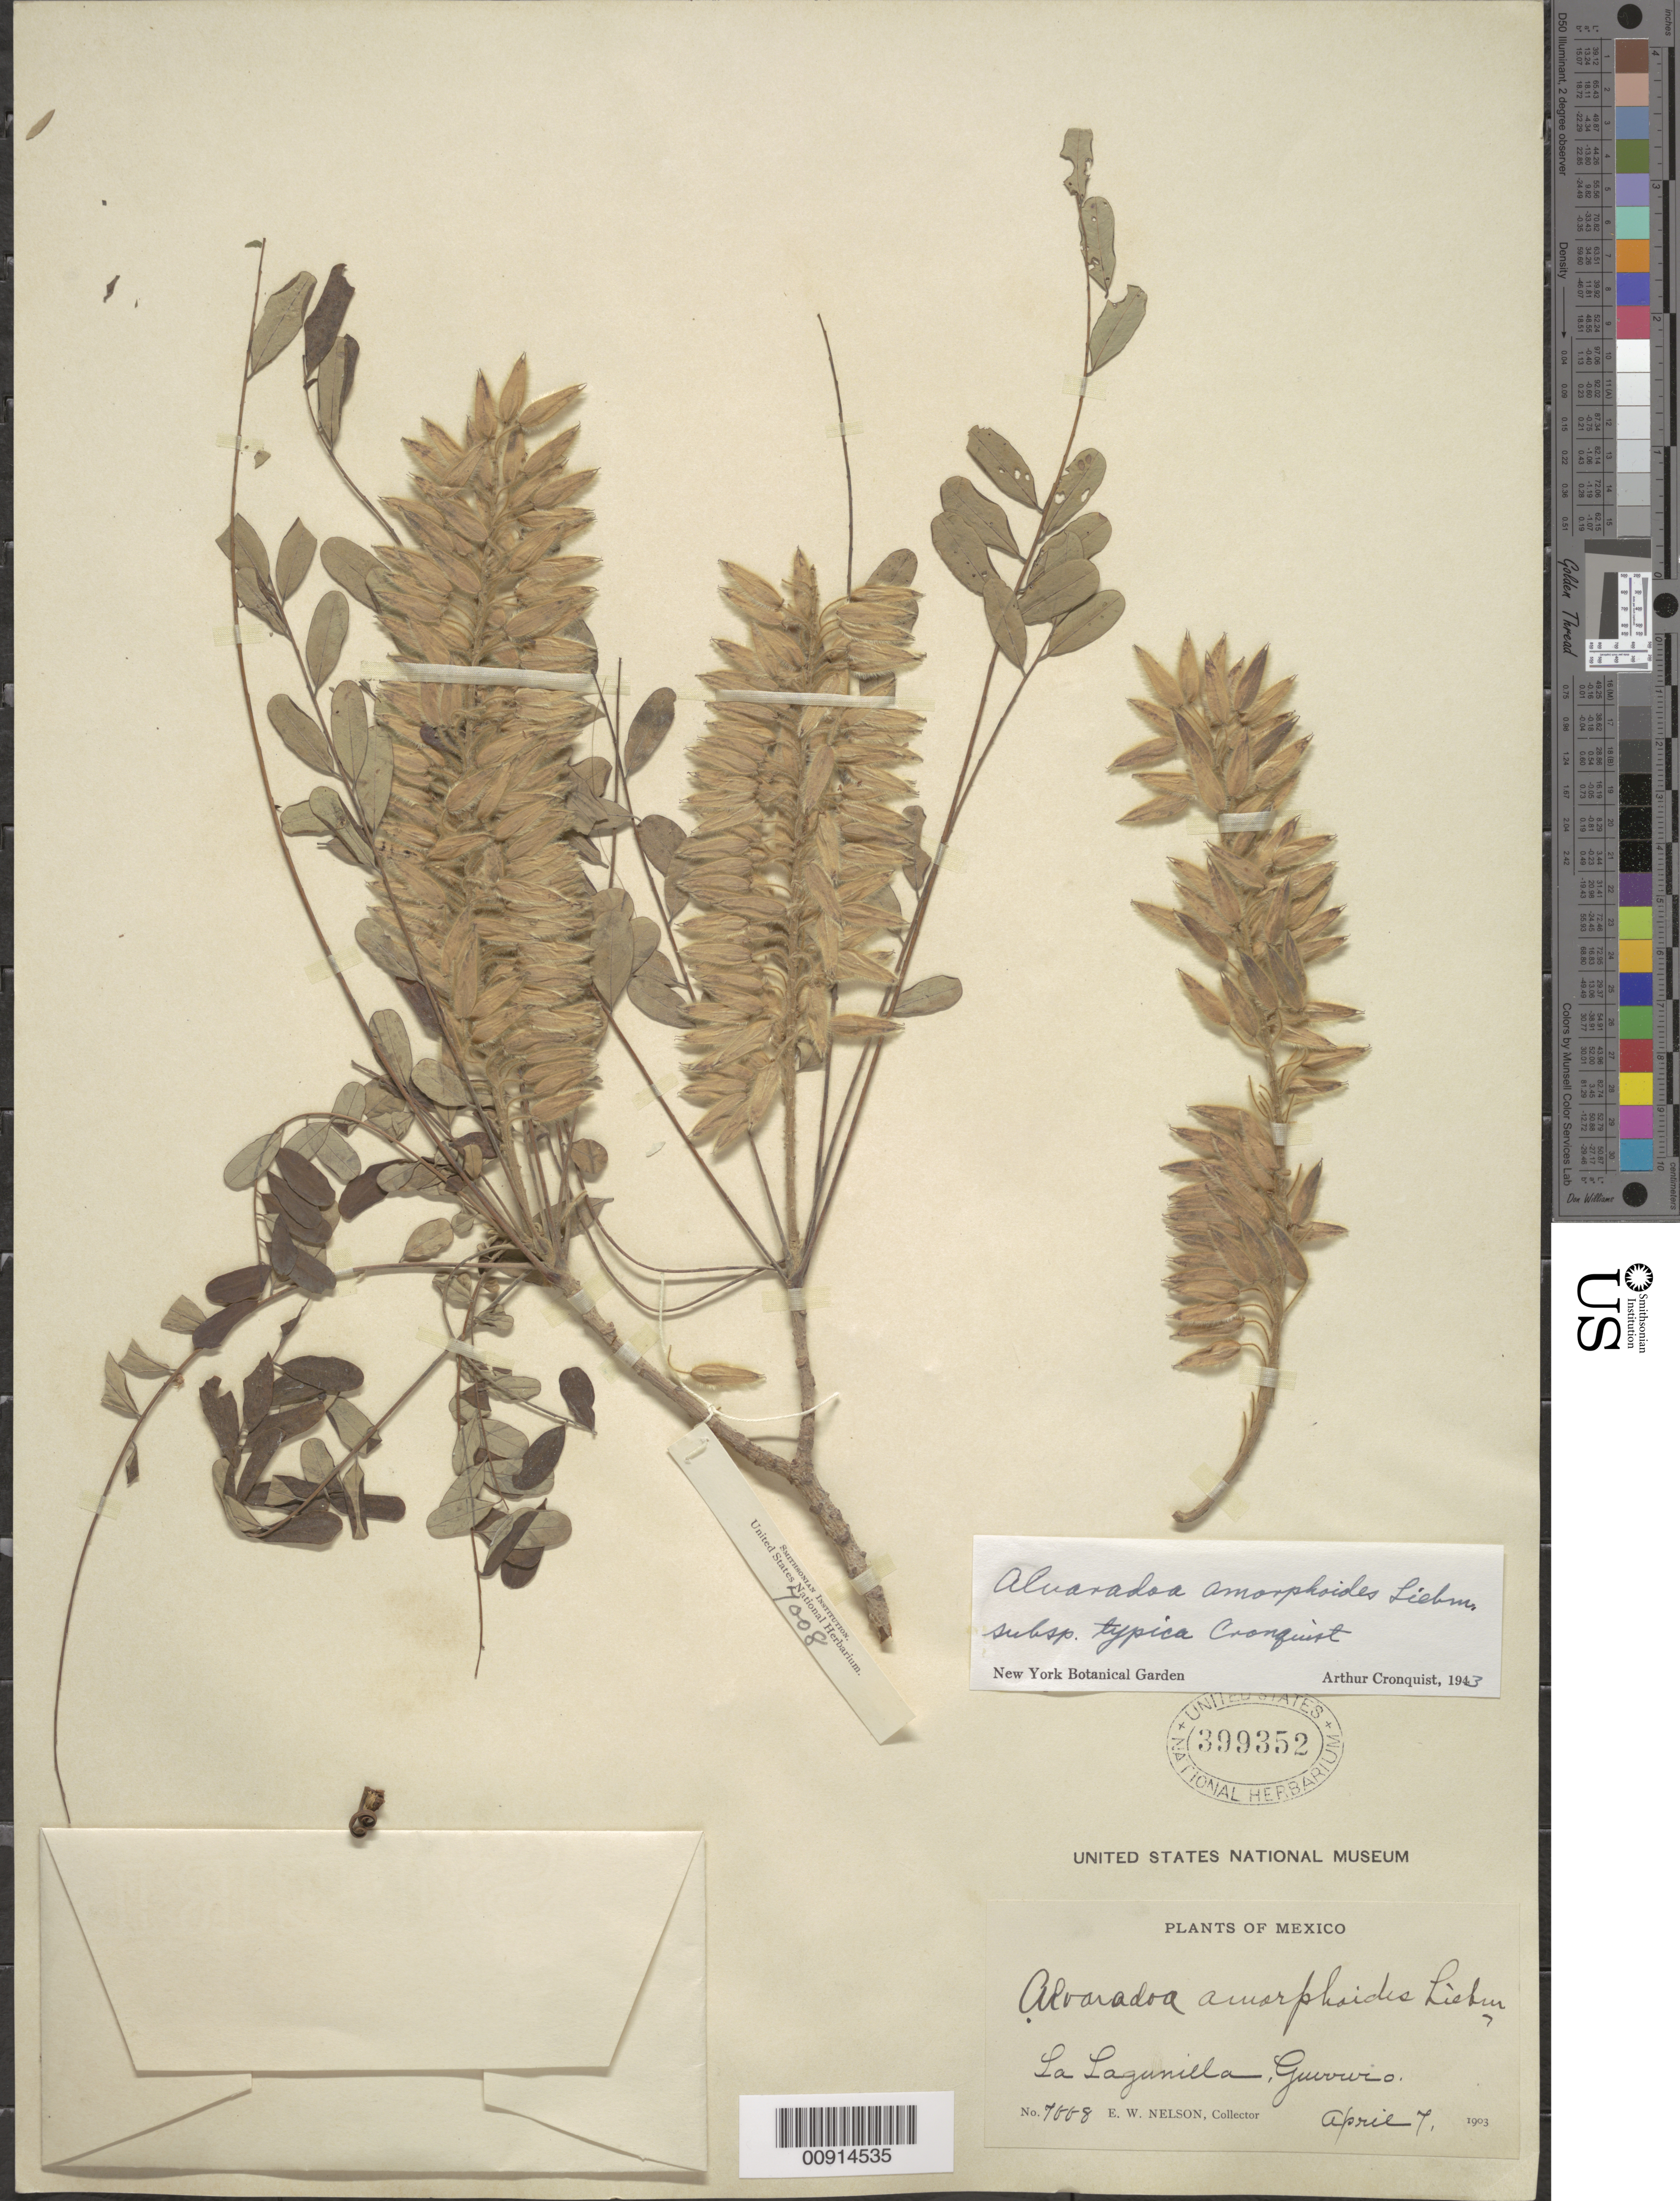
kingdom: Plantae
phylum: Tracheophyta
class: Magnoliopsida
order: Picramniales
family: Picramniaceae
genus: Alvaradoa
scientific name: Alvaradoa amorphoides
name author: Liebm.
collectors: E. W. Nelson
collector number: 7008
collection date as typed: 07 Apr 1903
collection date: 1903-04-07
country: Mexico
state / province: Guerrero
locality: La Lagunilla, Guerrero.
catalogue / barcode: US 399352